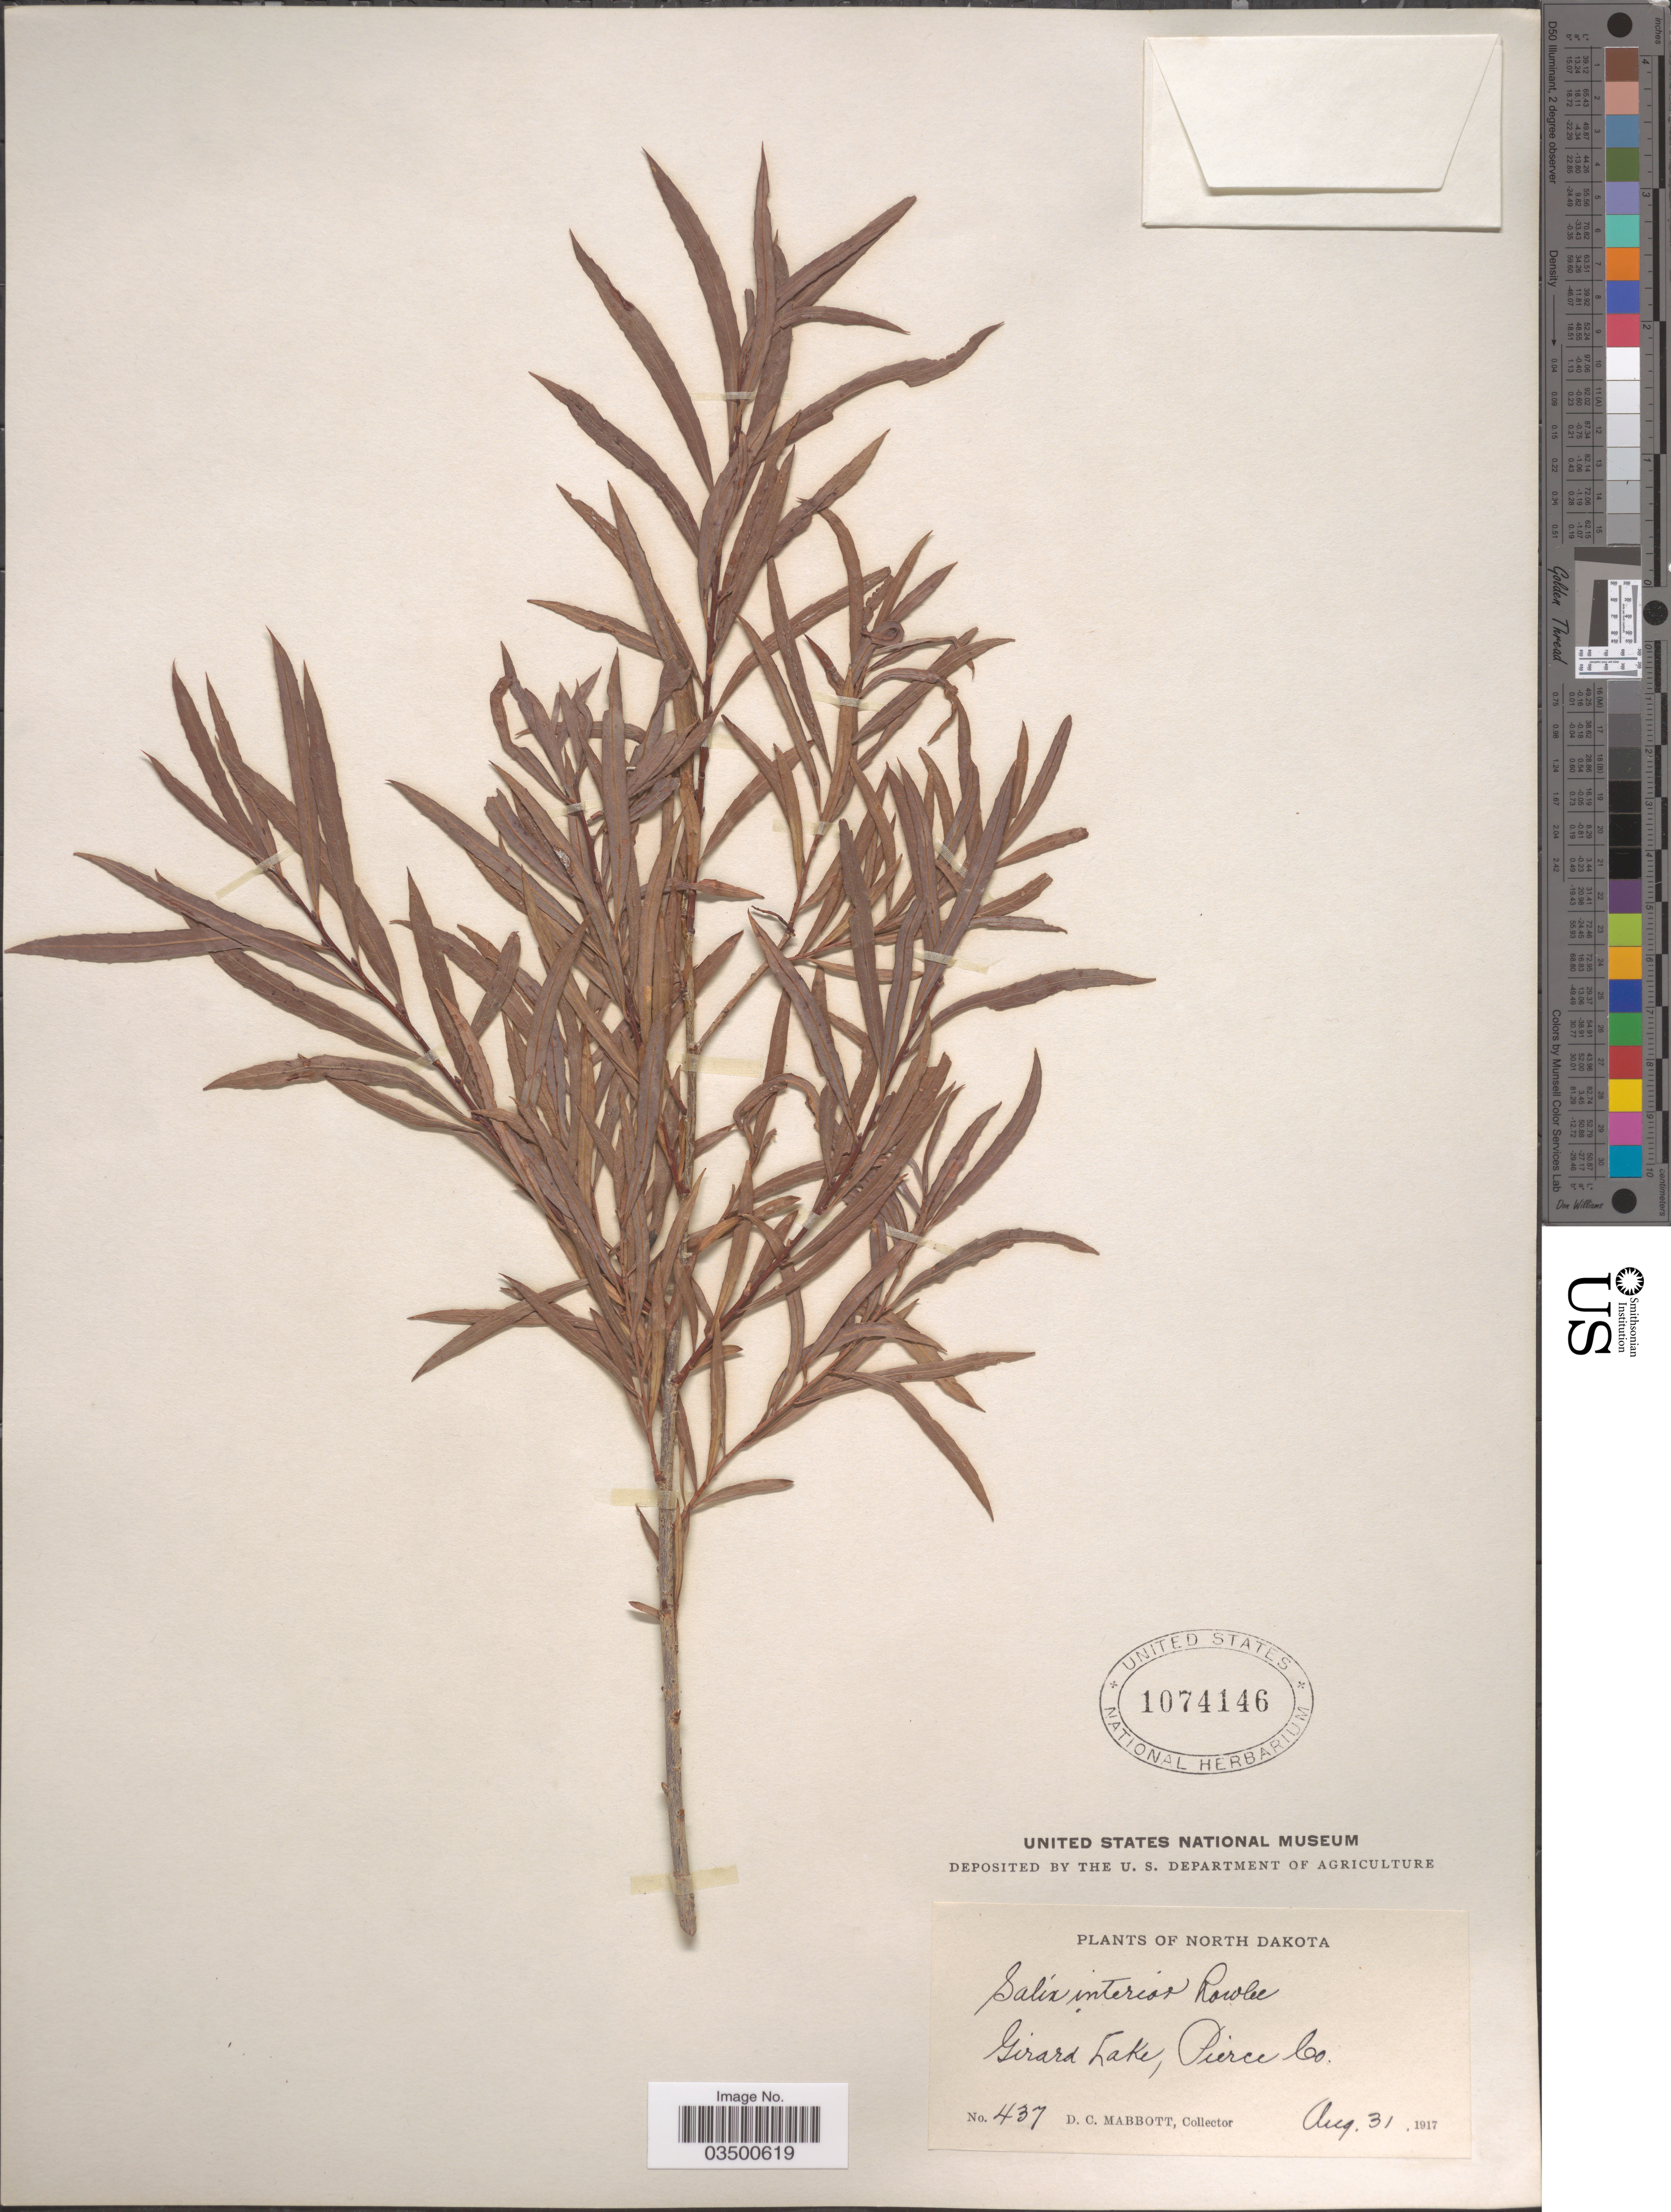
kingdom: Plantae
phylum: Tracheophyta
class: Magnoliopsida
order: Malpighiales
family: Salicaceae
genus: Salix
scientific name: Salix interior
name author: Rowlee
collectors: D. Mabbott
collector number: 437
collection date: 1917-08-31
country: United States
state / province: North Dakota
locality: Girard Lake, Pierce Co.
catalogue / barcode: US 1074146